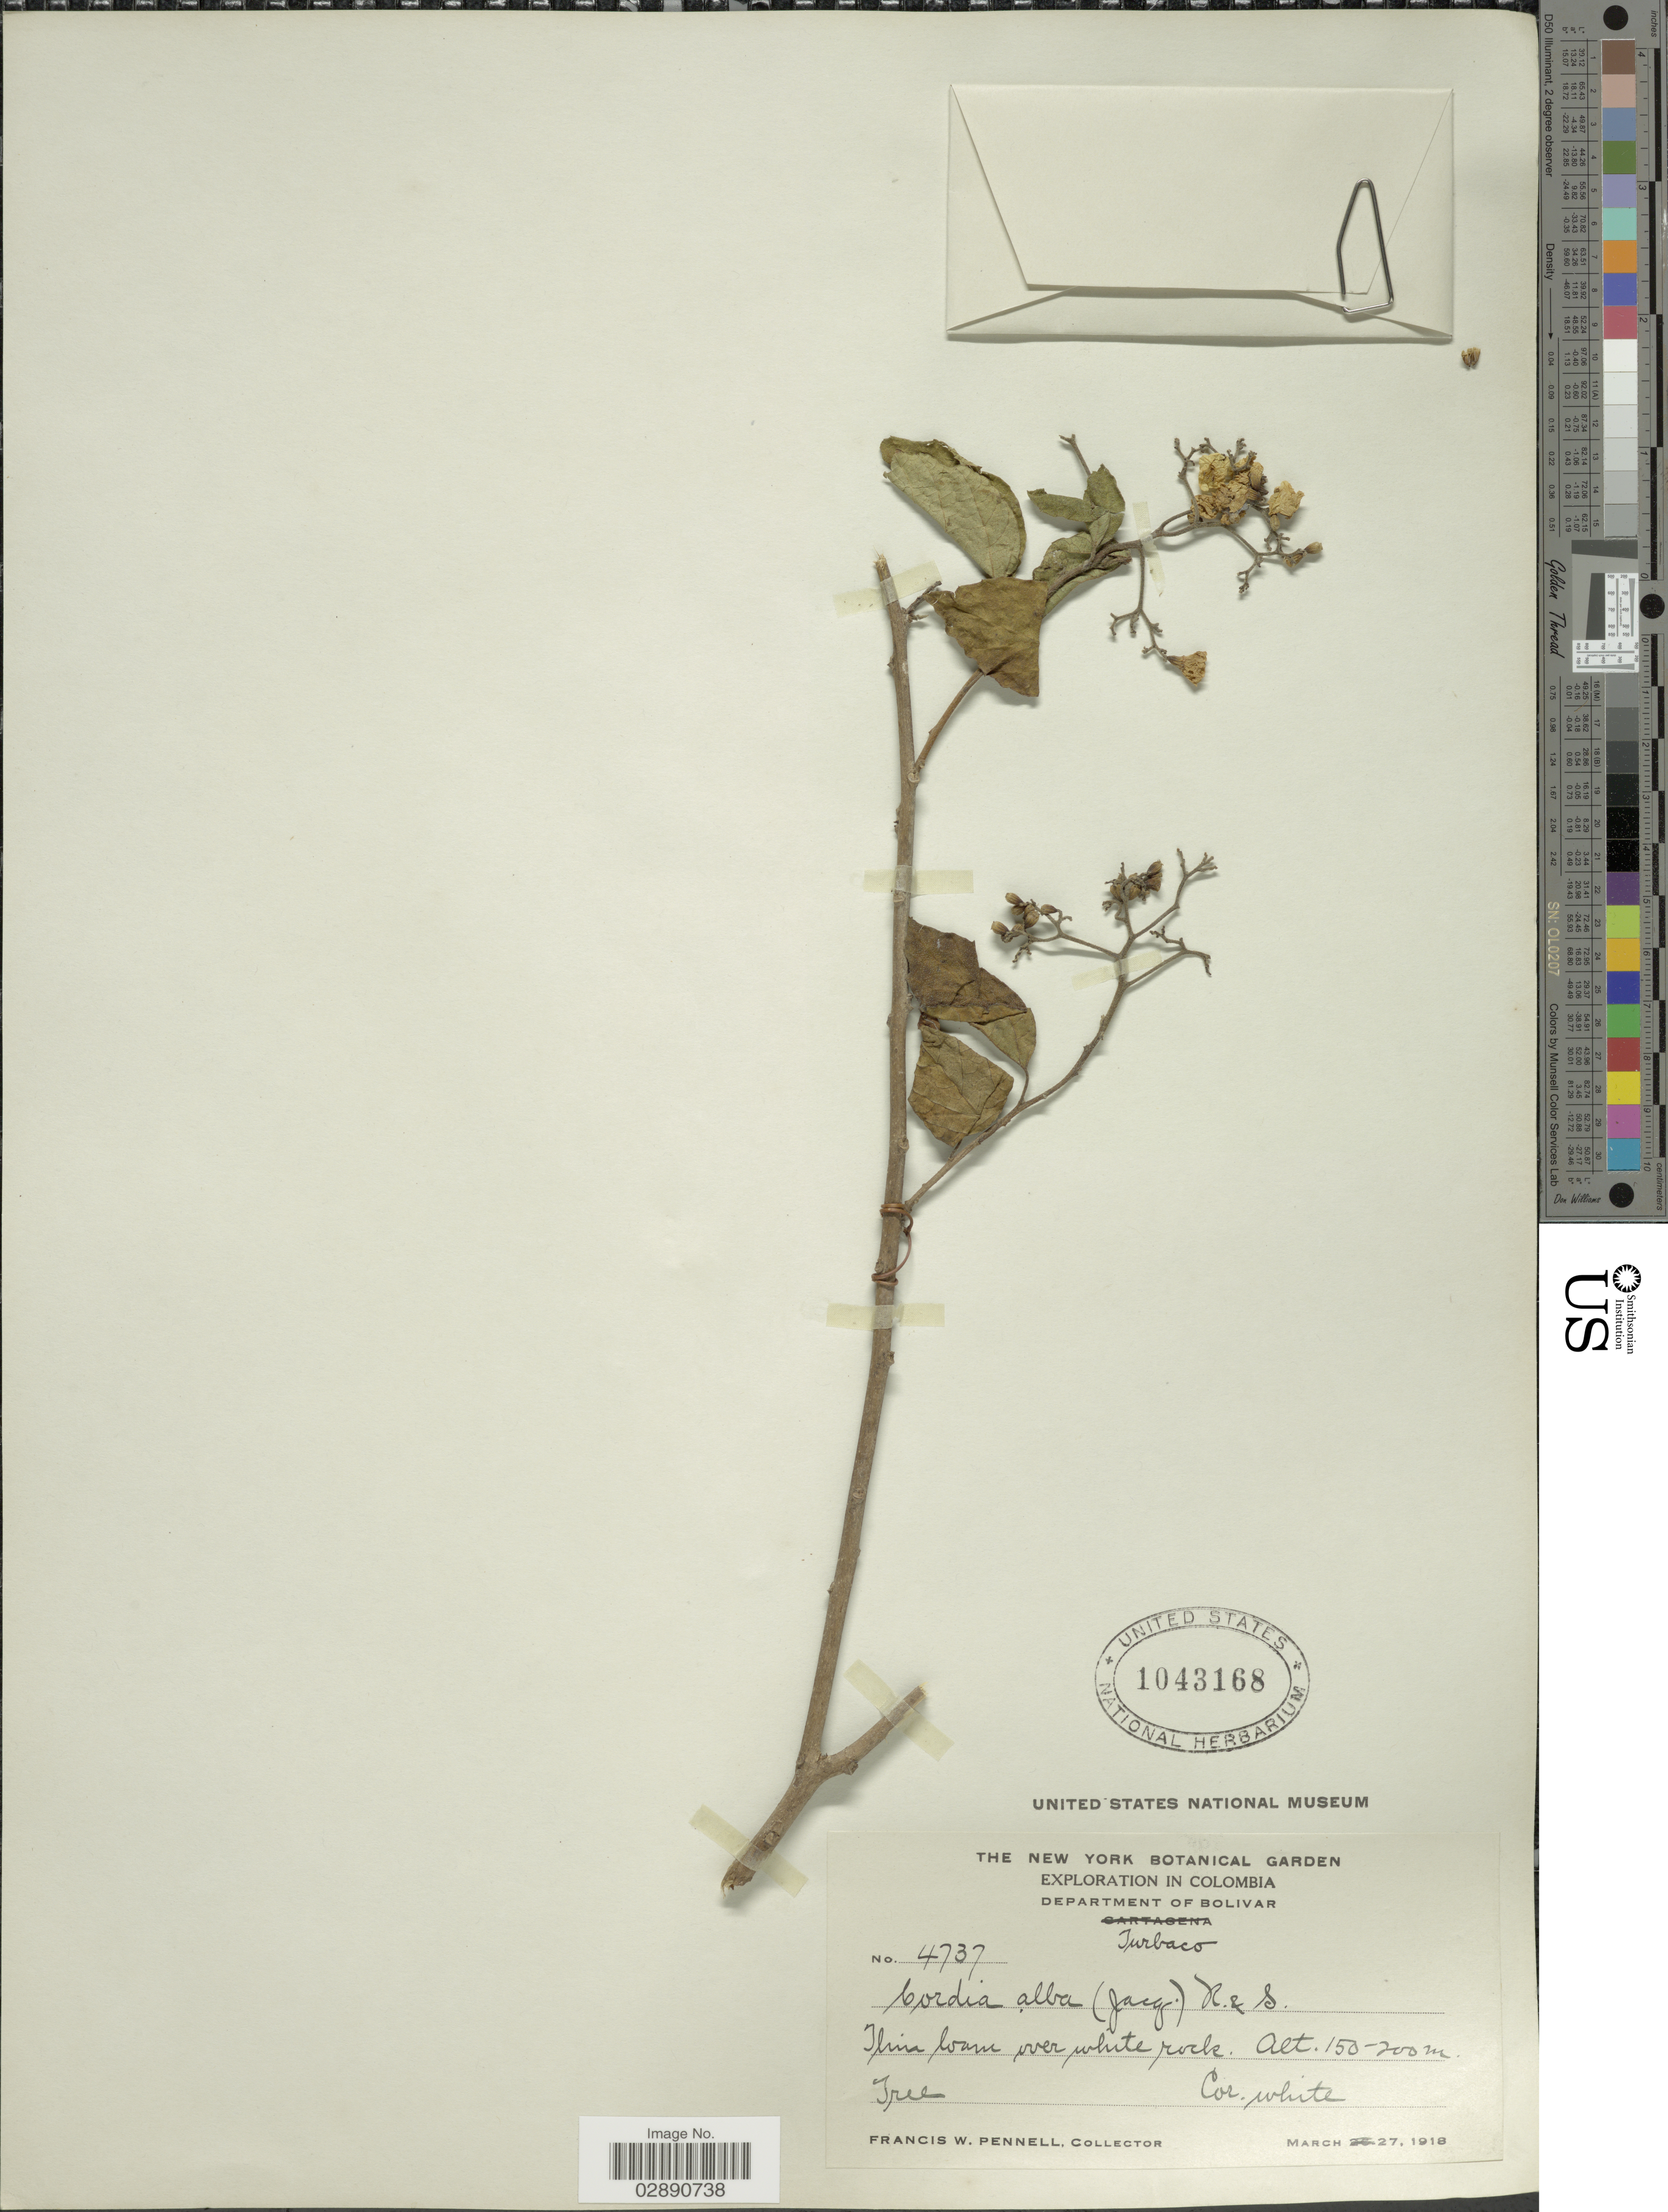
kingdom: Plantae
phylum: Tracheophyta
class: Magnoliopsida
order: Boraginales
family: Cordiaceae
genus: Cordia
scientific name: Cordia dentata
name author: Poir.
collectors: F. W. Pennell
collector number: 4737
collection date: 1918-03-27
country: Colombia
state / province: Bolívar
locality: Department of Bolivar. Turbaco.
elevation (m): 150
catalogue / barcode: US 1043168